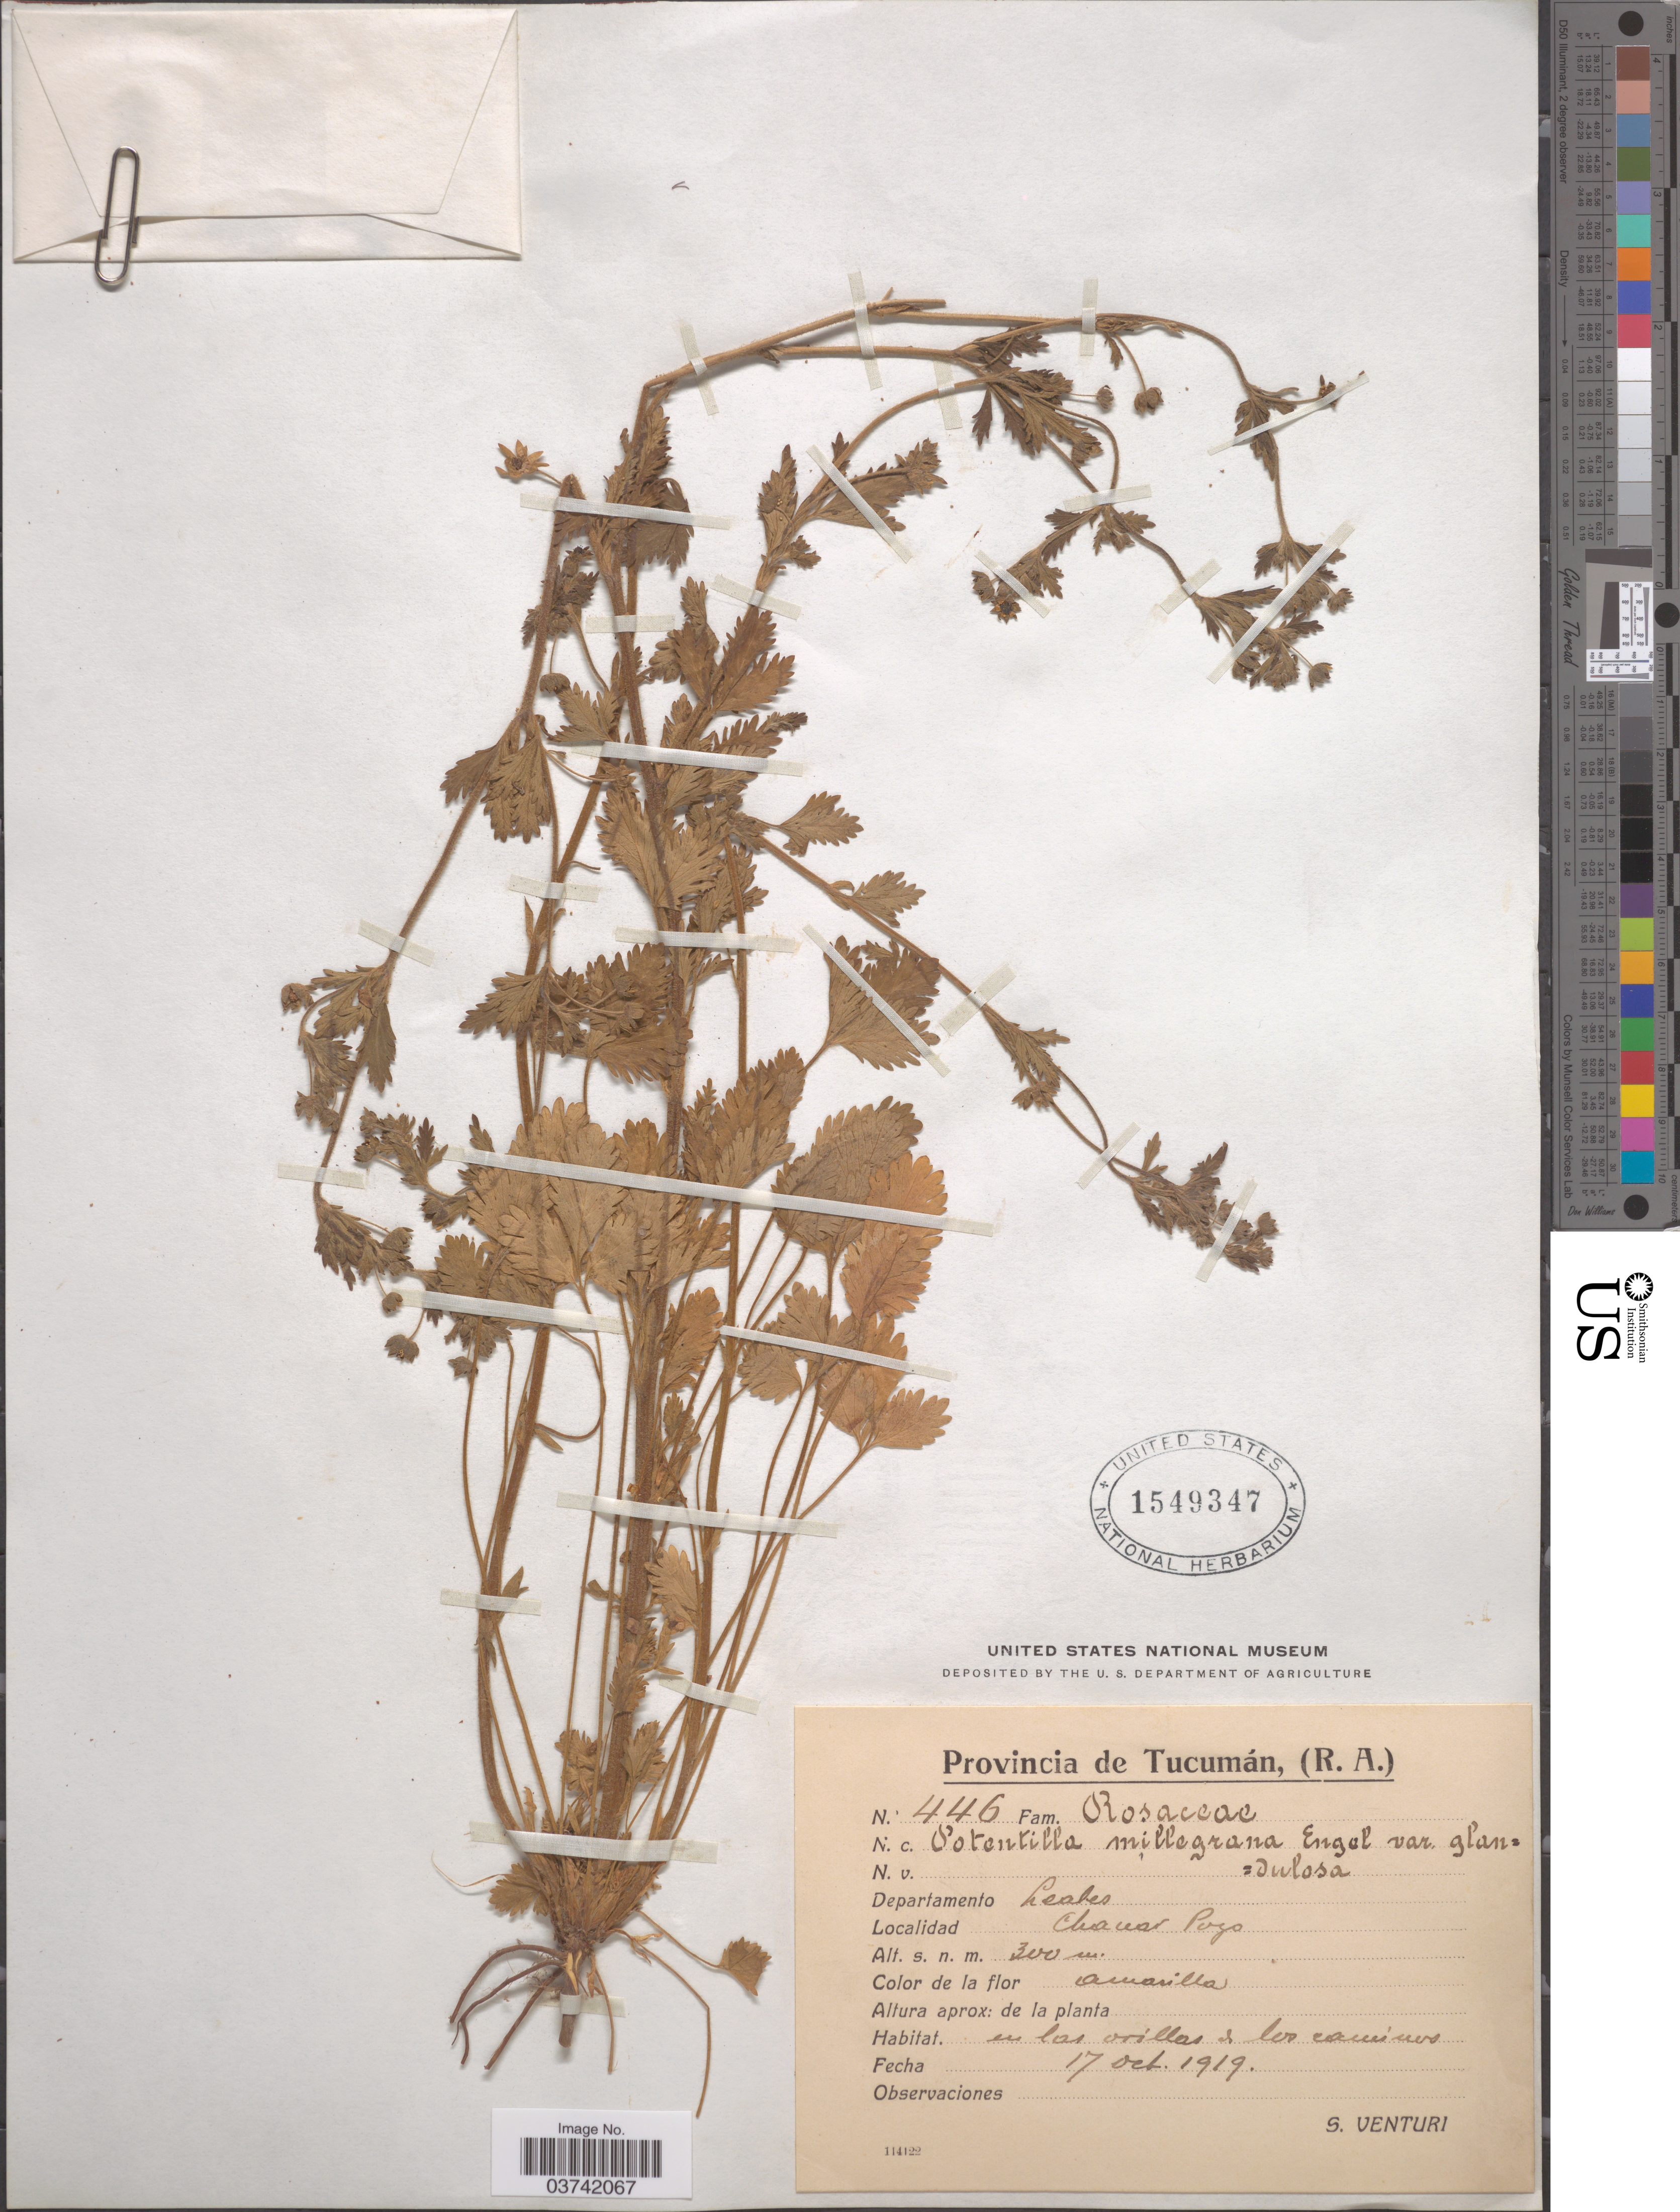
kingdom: Plantae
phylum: Tracheophyta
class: Magnoliopsida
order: Rosales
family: Rosaceae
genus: Potentilla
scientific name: Potentilla millegrana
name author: Engelm. ex Lehm.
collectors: S. Venturi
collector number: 446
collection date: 1919-10-17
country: Argentina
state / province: Tucuman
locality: Departamento Leales. Chanar Pozo.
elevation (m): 300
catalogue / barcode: US 1549347